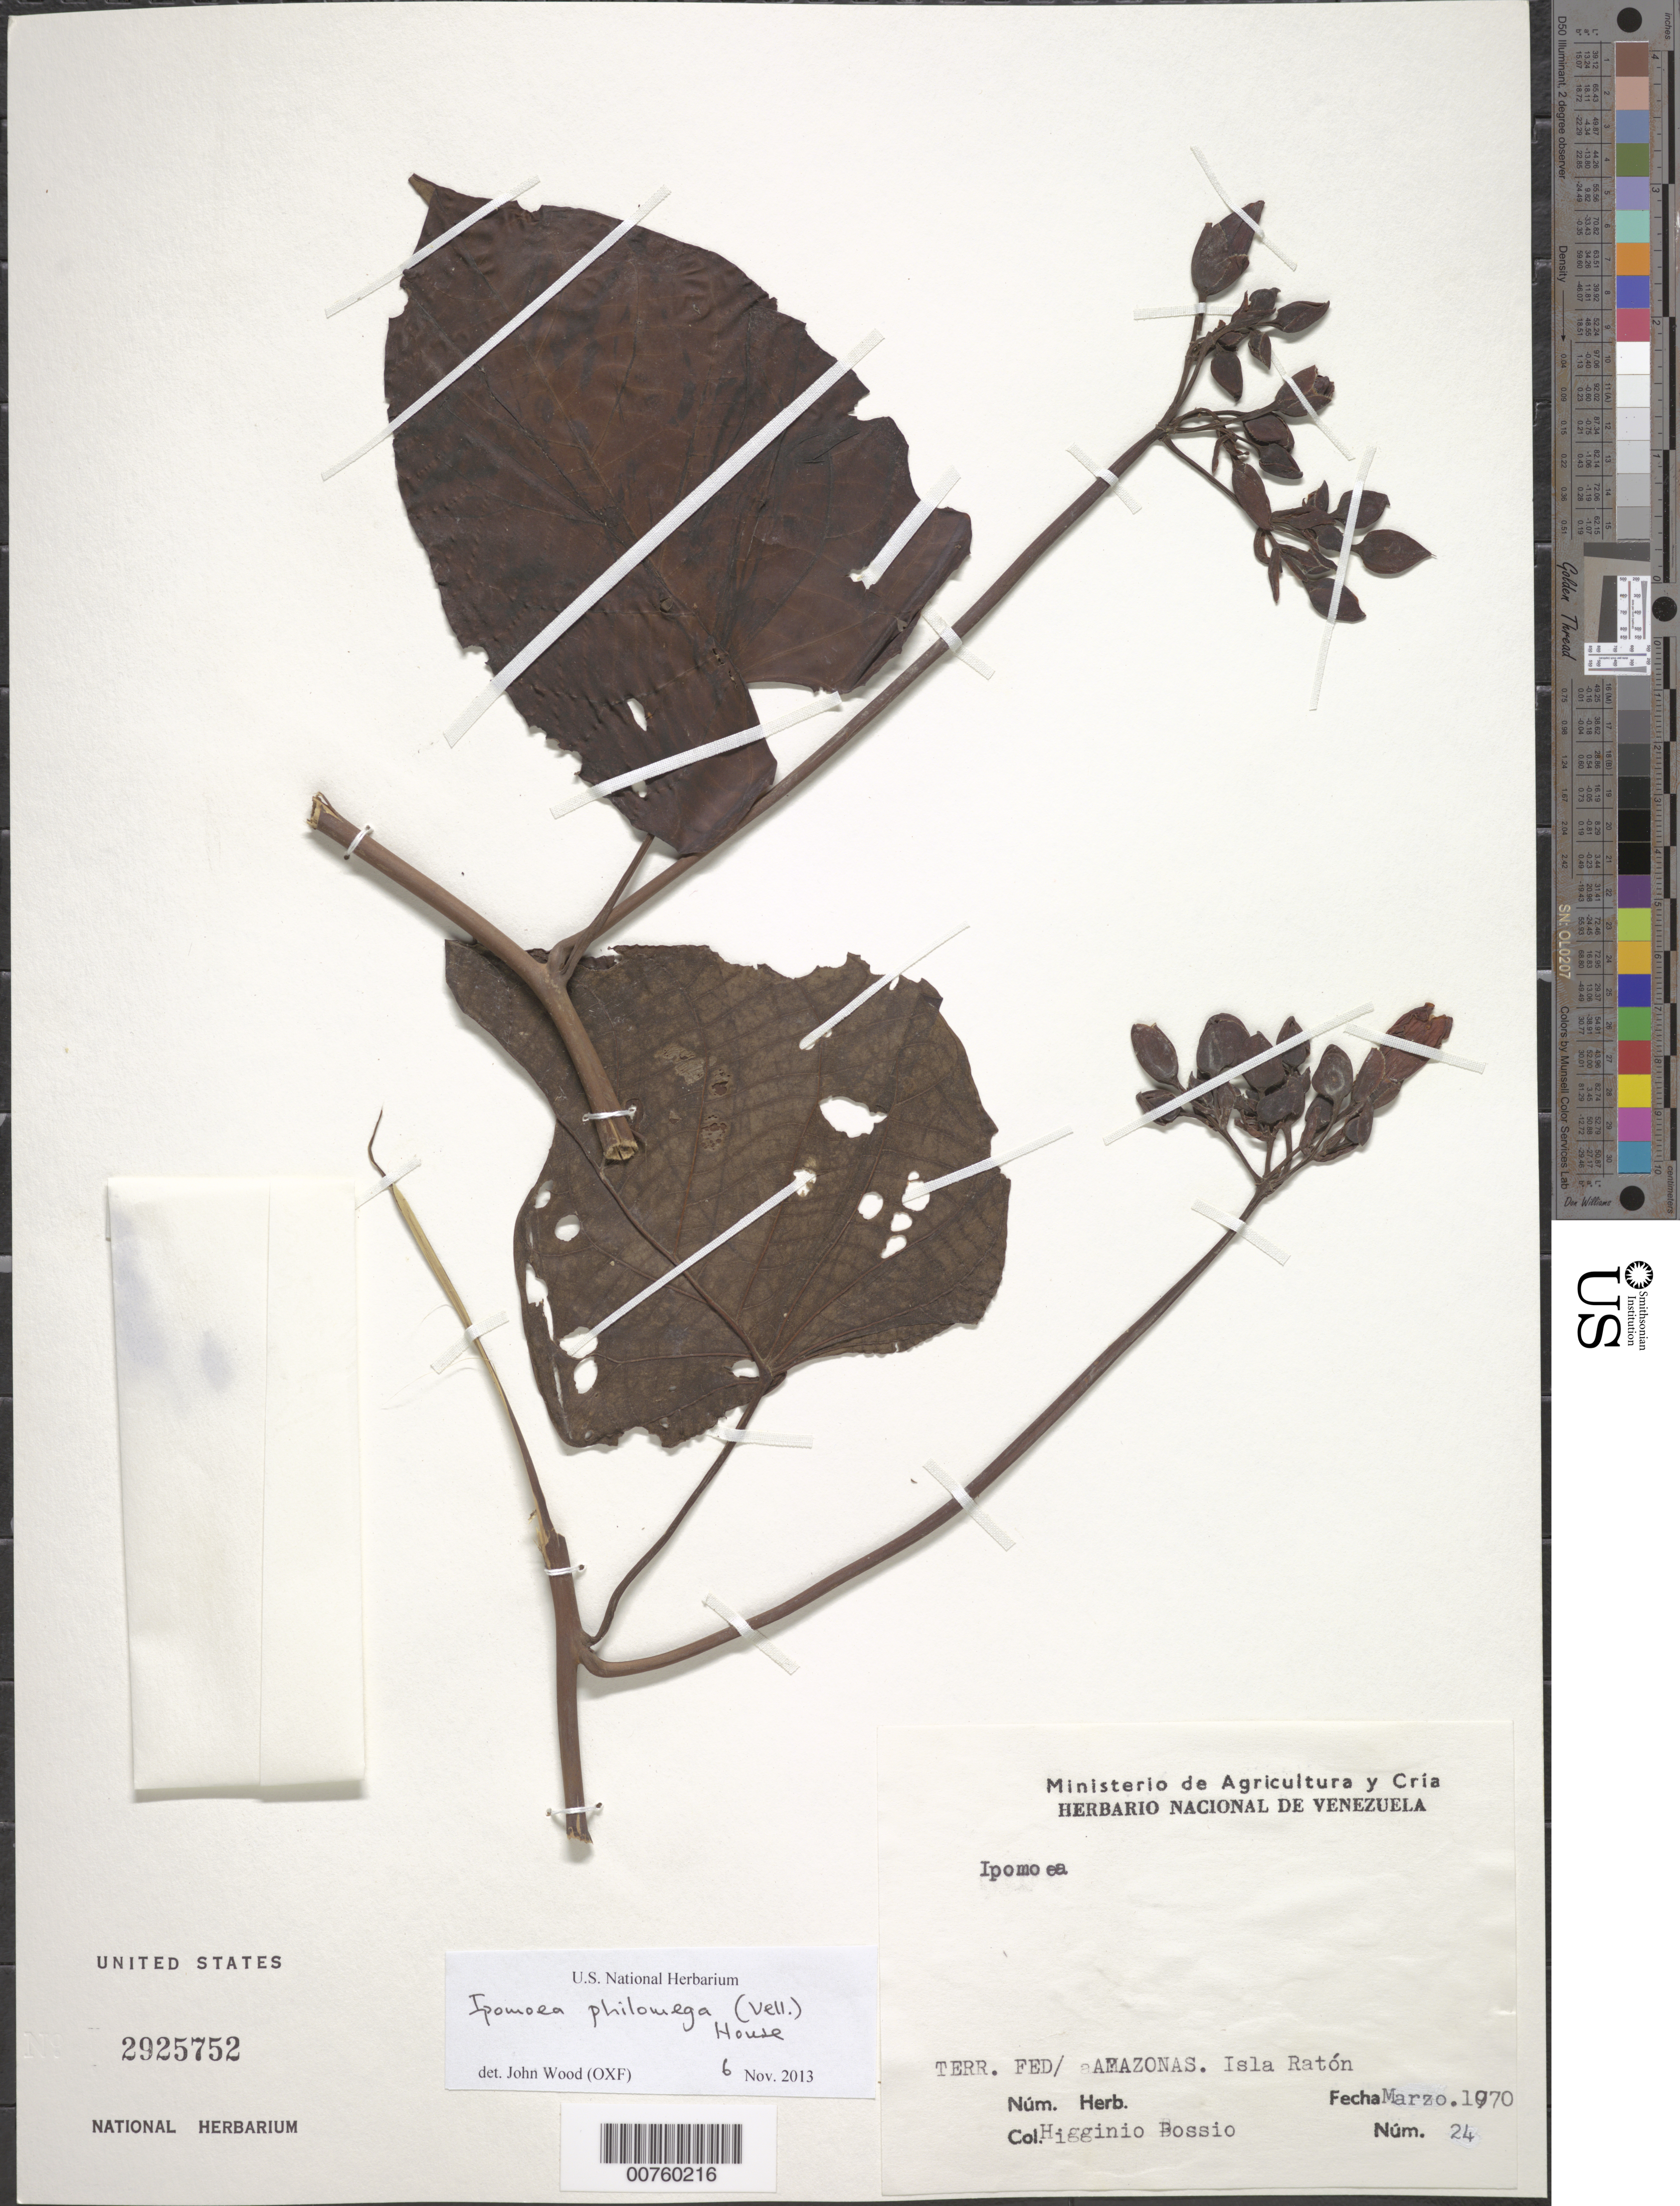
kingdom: Plantae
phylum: Tracheophyta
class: Magnoliopsida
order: Solanales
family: Convolvulaceae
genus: Ipomoea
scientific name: Ipomoea philomega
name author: (Vell.) House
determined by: Wood, John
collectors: H. Bossio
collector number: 24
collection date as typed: Mar-70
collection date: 1970-03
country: Venezuela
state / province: Amazonas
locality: Isla Ratón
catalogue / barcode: US 2925752